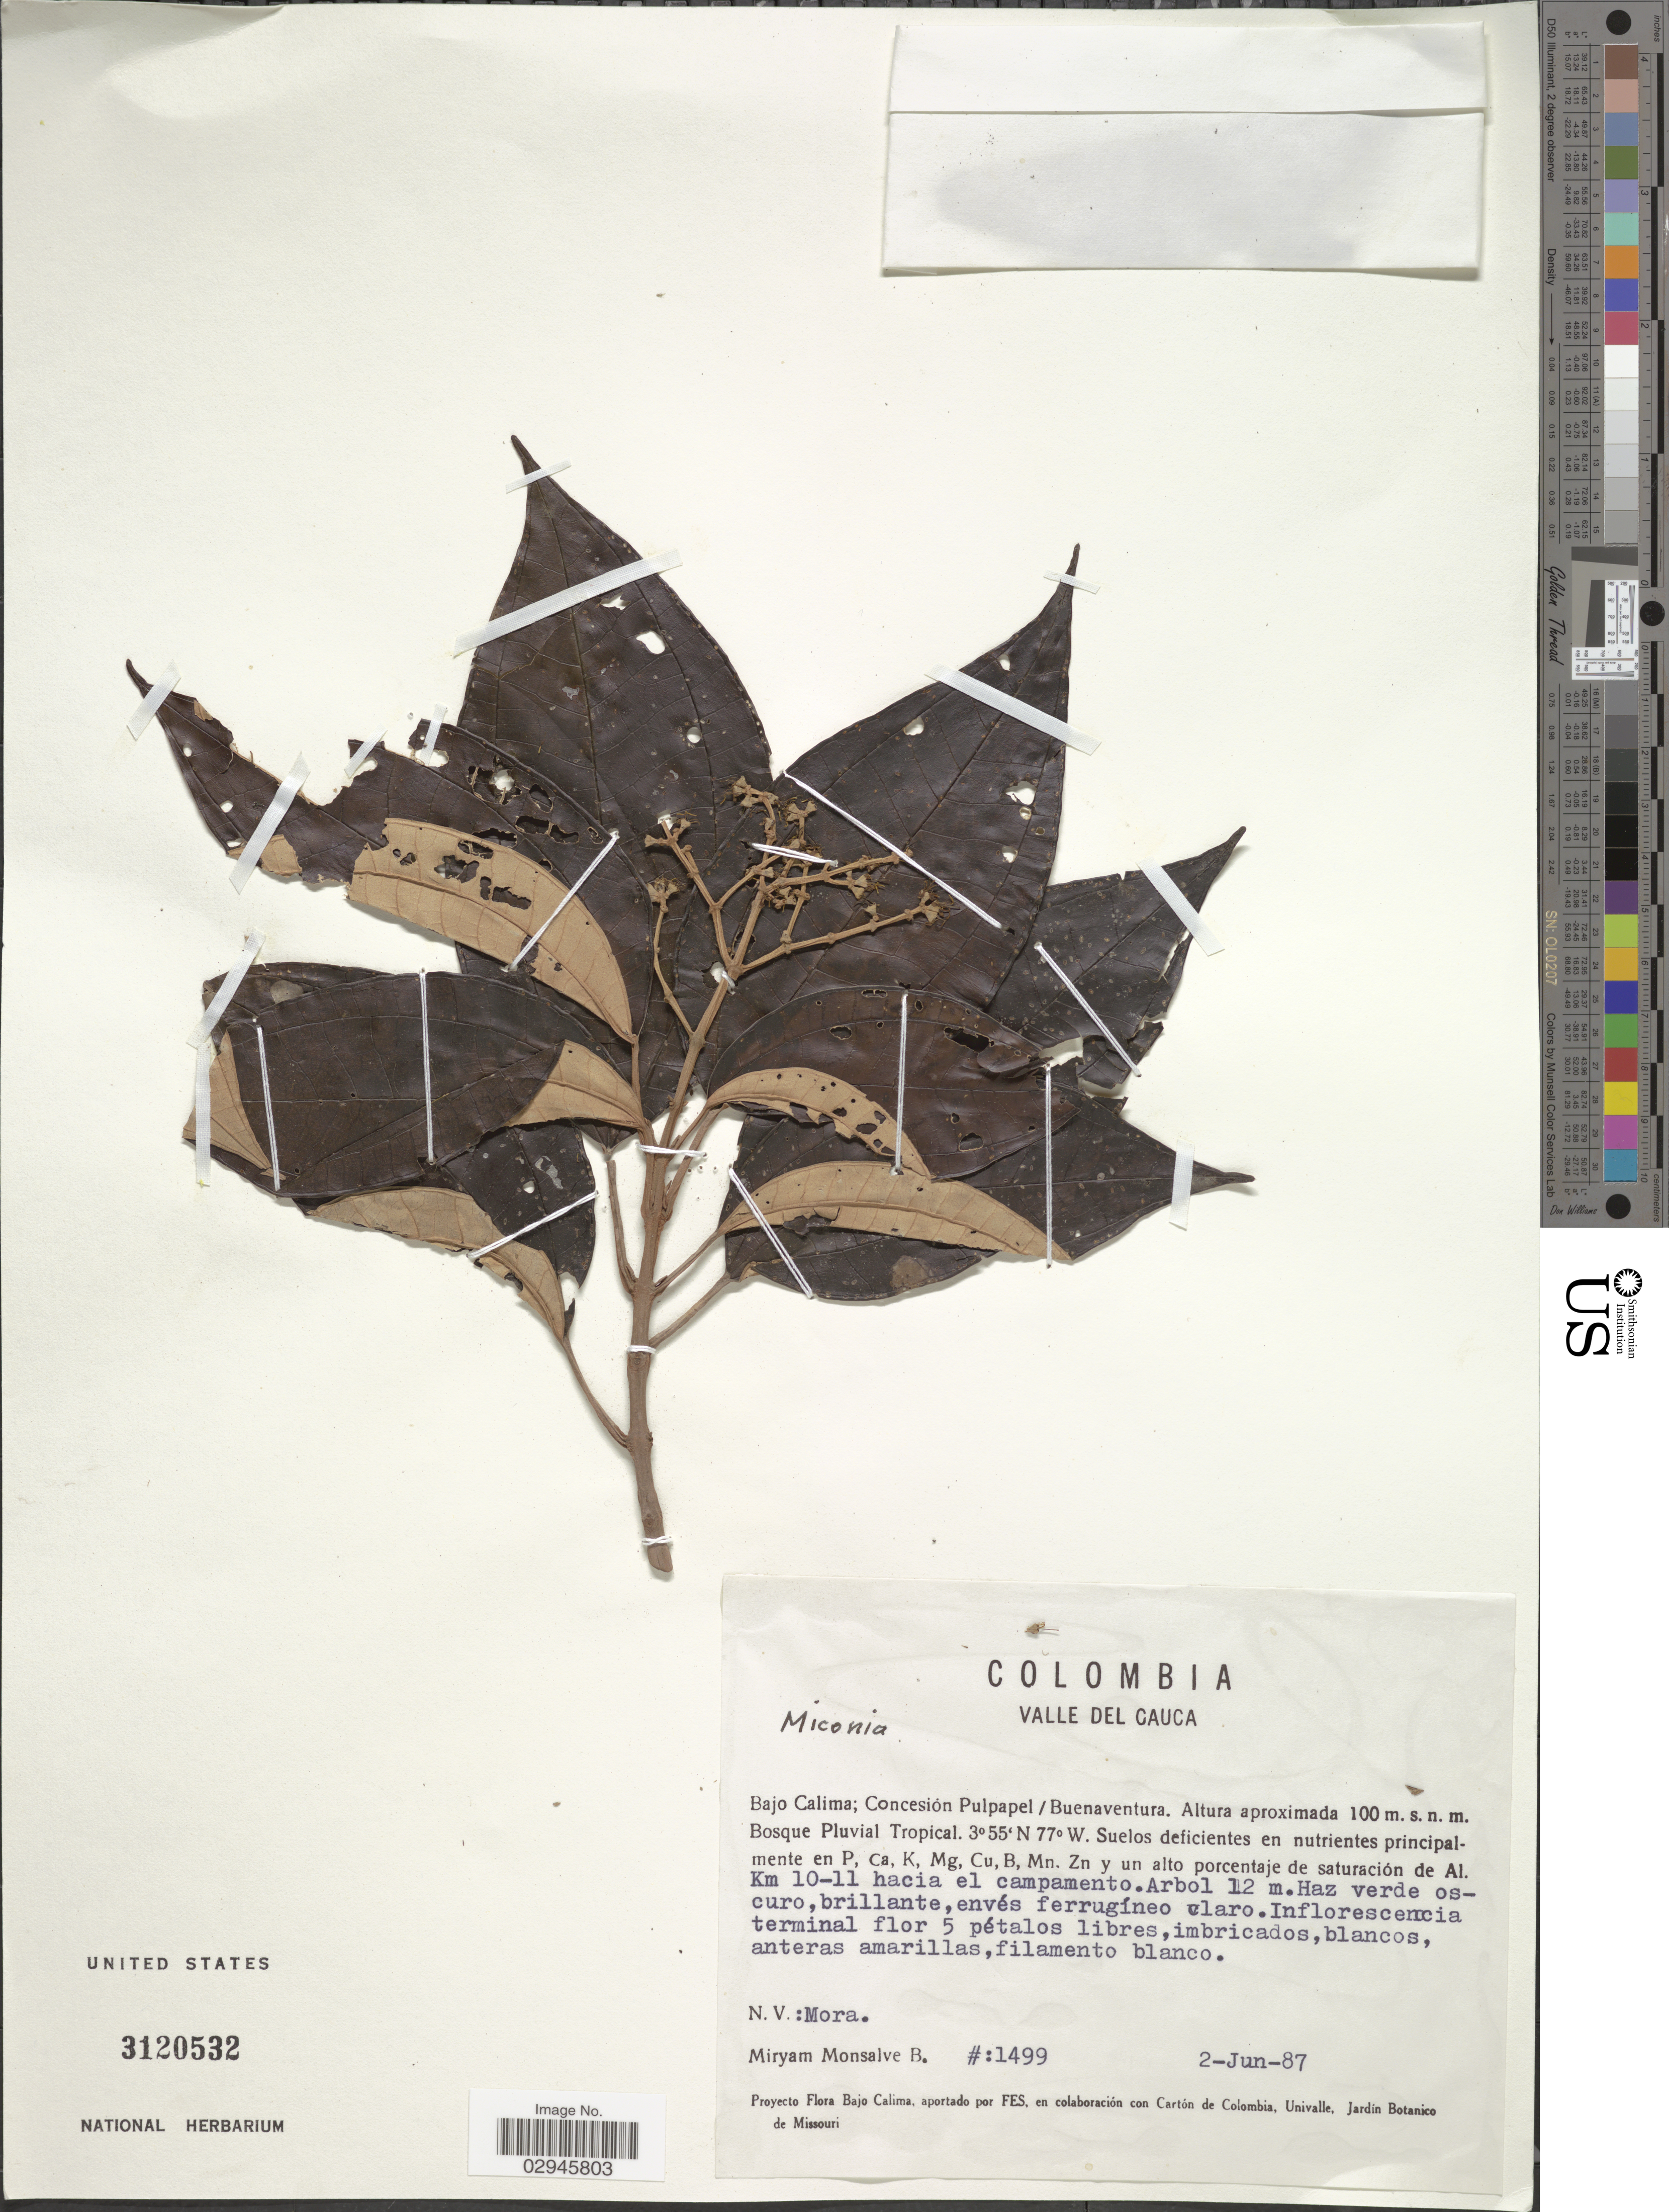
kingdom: Plantae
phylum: Tracheophyta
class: Magnoliopsida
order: Myrtales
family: Melastomataceae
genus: Miconia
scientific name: Miconia sp.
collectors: M. Monsalve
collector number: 1499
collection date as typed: Transcribed d/m/y: 2/6/87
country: Colombia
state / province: Valle del Cauca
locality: Bajo Calima; Concesión Pulpapel/Buenaventura. Bosque Pluvial Tropical. Km 10-11 hacia el campamento.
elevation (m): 100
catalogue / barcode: US 3120532